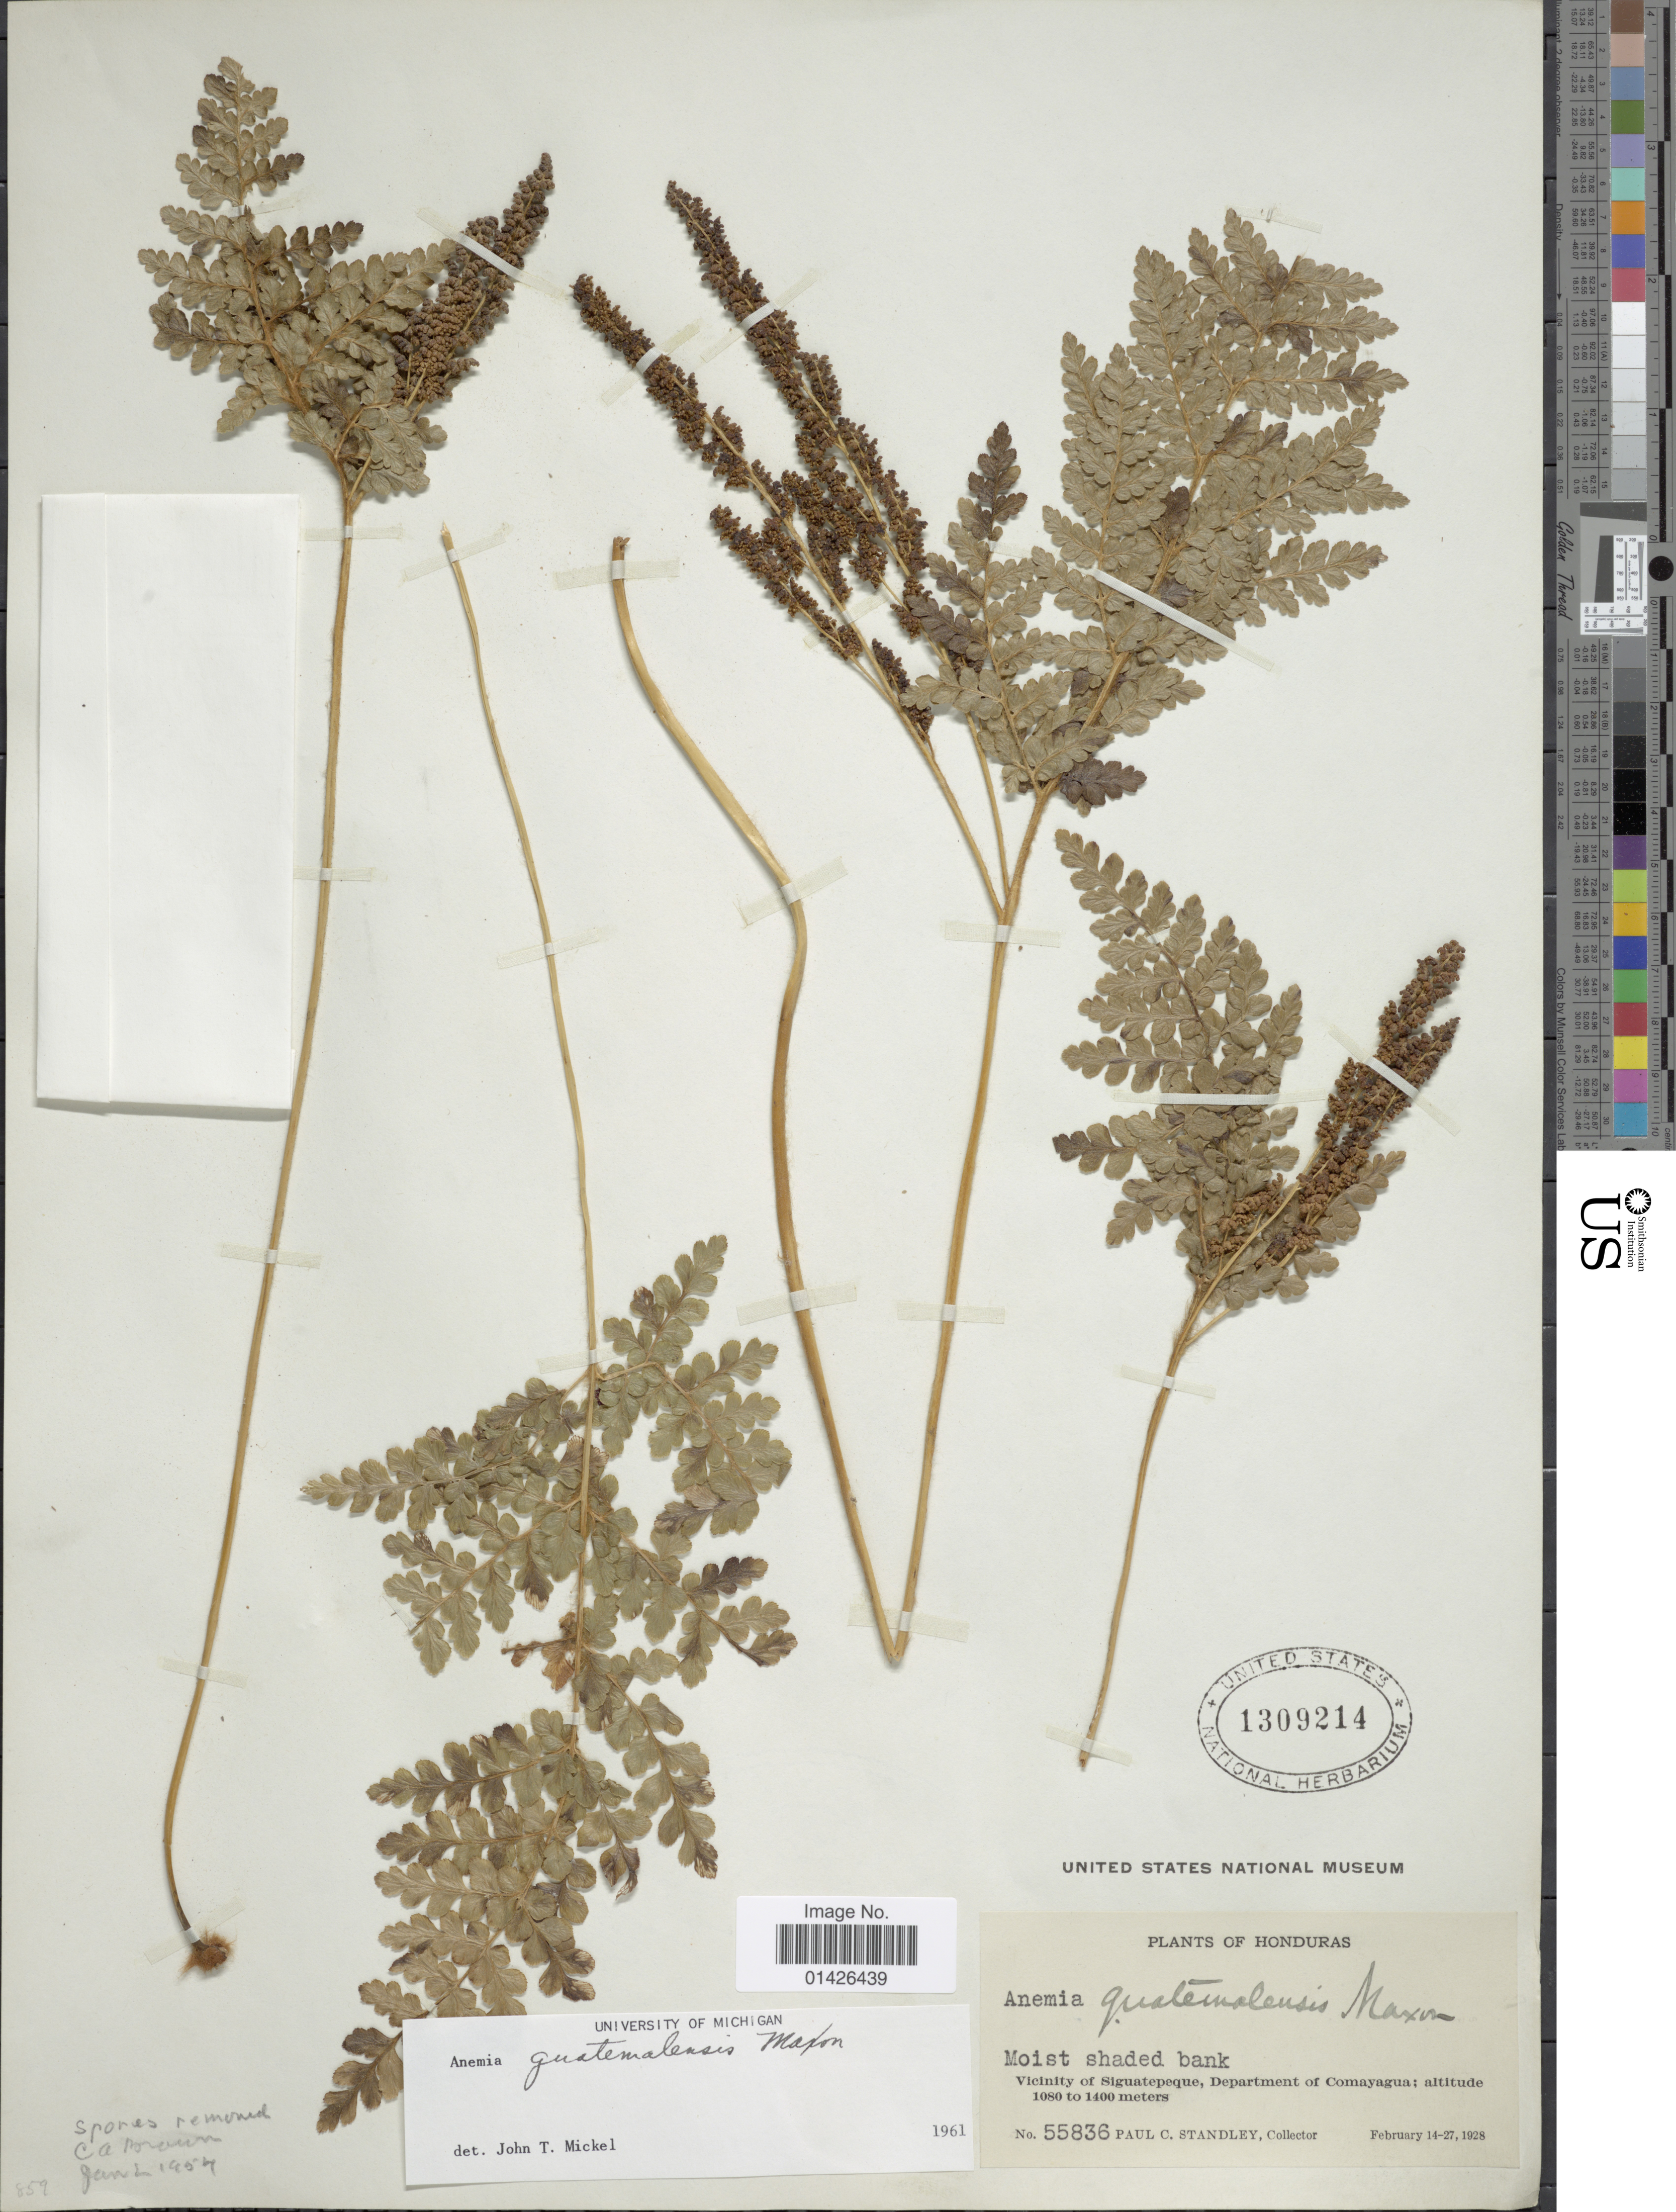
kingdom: Plantae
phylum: Tracheophyta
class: Polypodiopsida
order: Schizaeales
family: Anemiaceae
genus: Anemia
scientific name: Anemia guatemalensis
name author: Maxon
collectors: P. C. Standley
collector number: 55836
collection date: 1928-02-14/1928-02-27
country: Honduras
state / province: Comayagua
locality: Vicinity of Siguatepeque, Department of Comayagua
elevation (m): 1080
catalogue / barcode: US 1309214